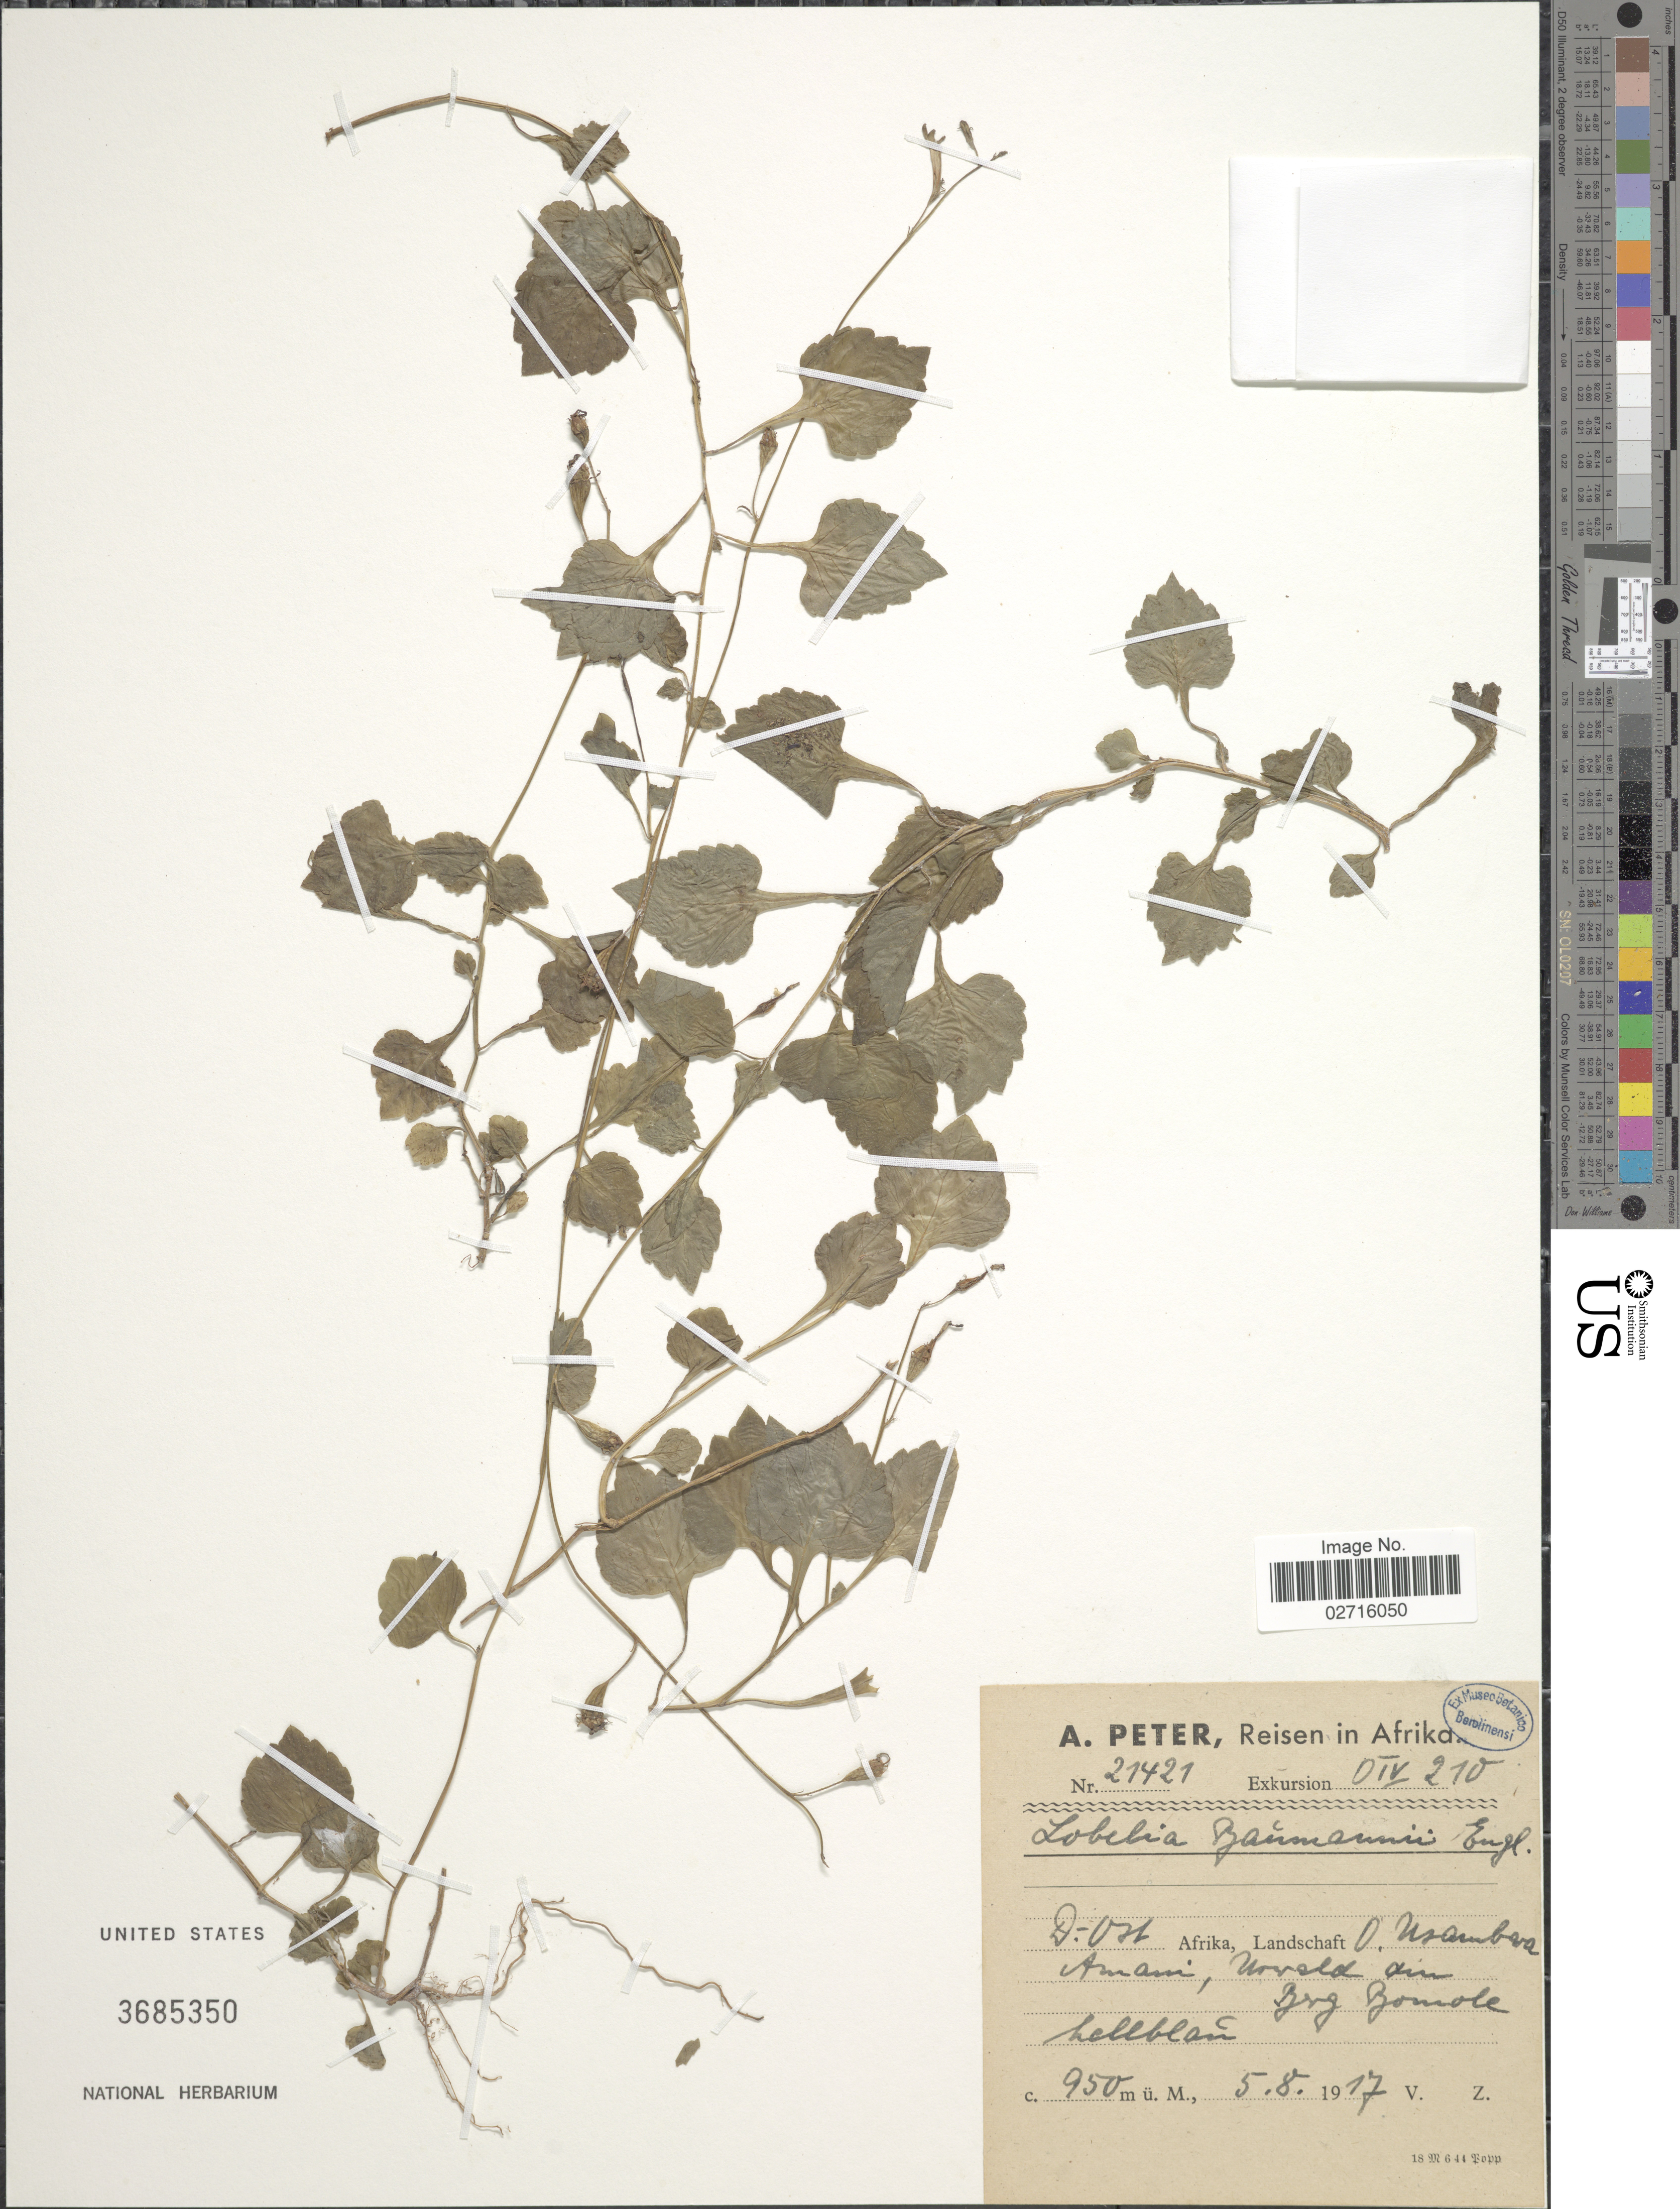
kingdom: Plantae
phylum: Tracheophyta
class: Magnoliopsida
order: Asterales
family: Campanulaceae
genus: Lobelia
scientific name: Lobelia baumannii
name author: Engl.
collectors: A. Peter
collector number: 21421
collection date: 1917-08-05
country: Tanzania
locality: D.-Ost Afrika, Landschaft O. Usambara. Amami, Urwald am Berg Bomole.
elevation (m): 950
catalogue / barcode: US 3685350